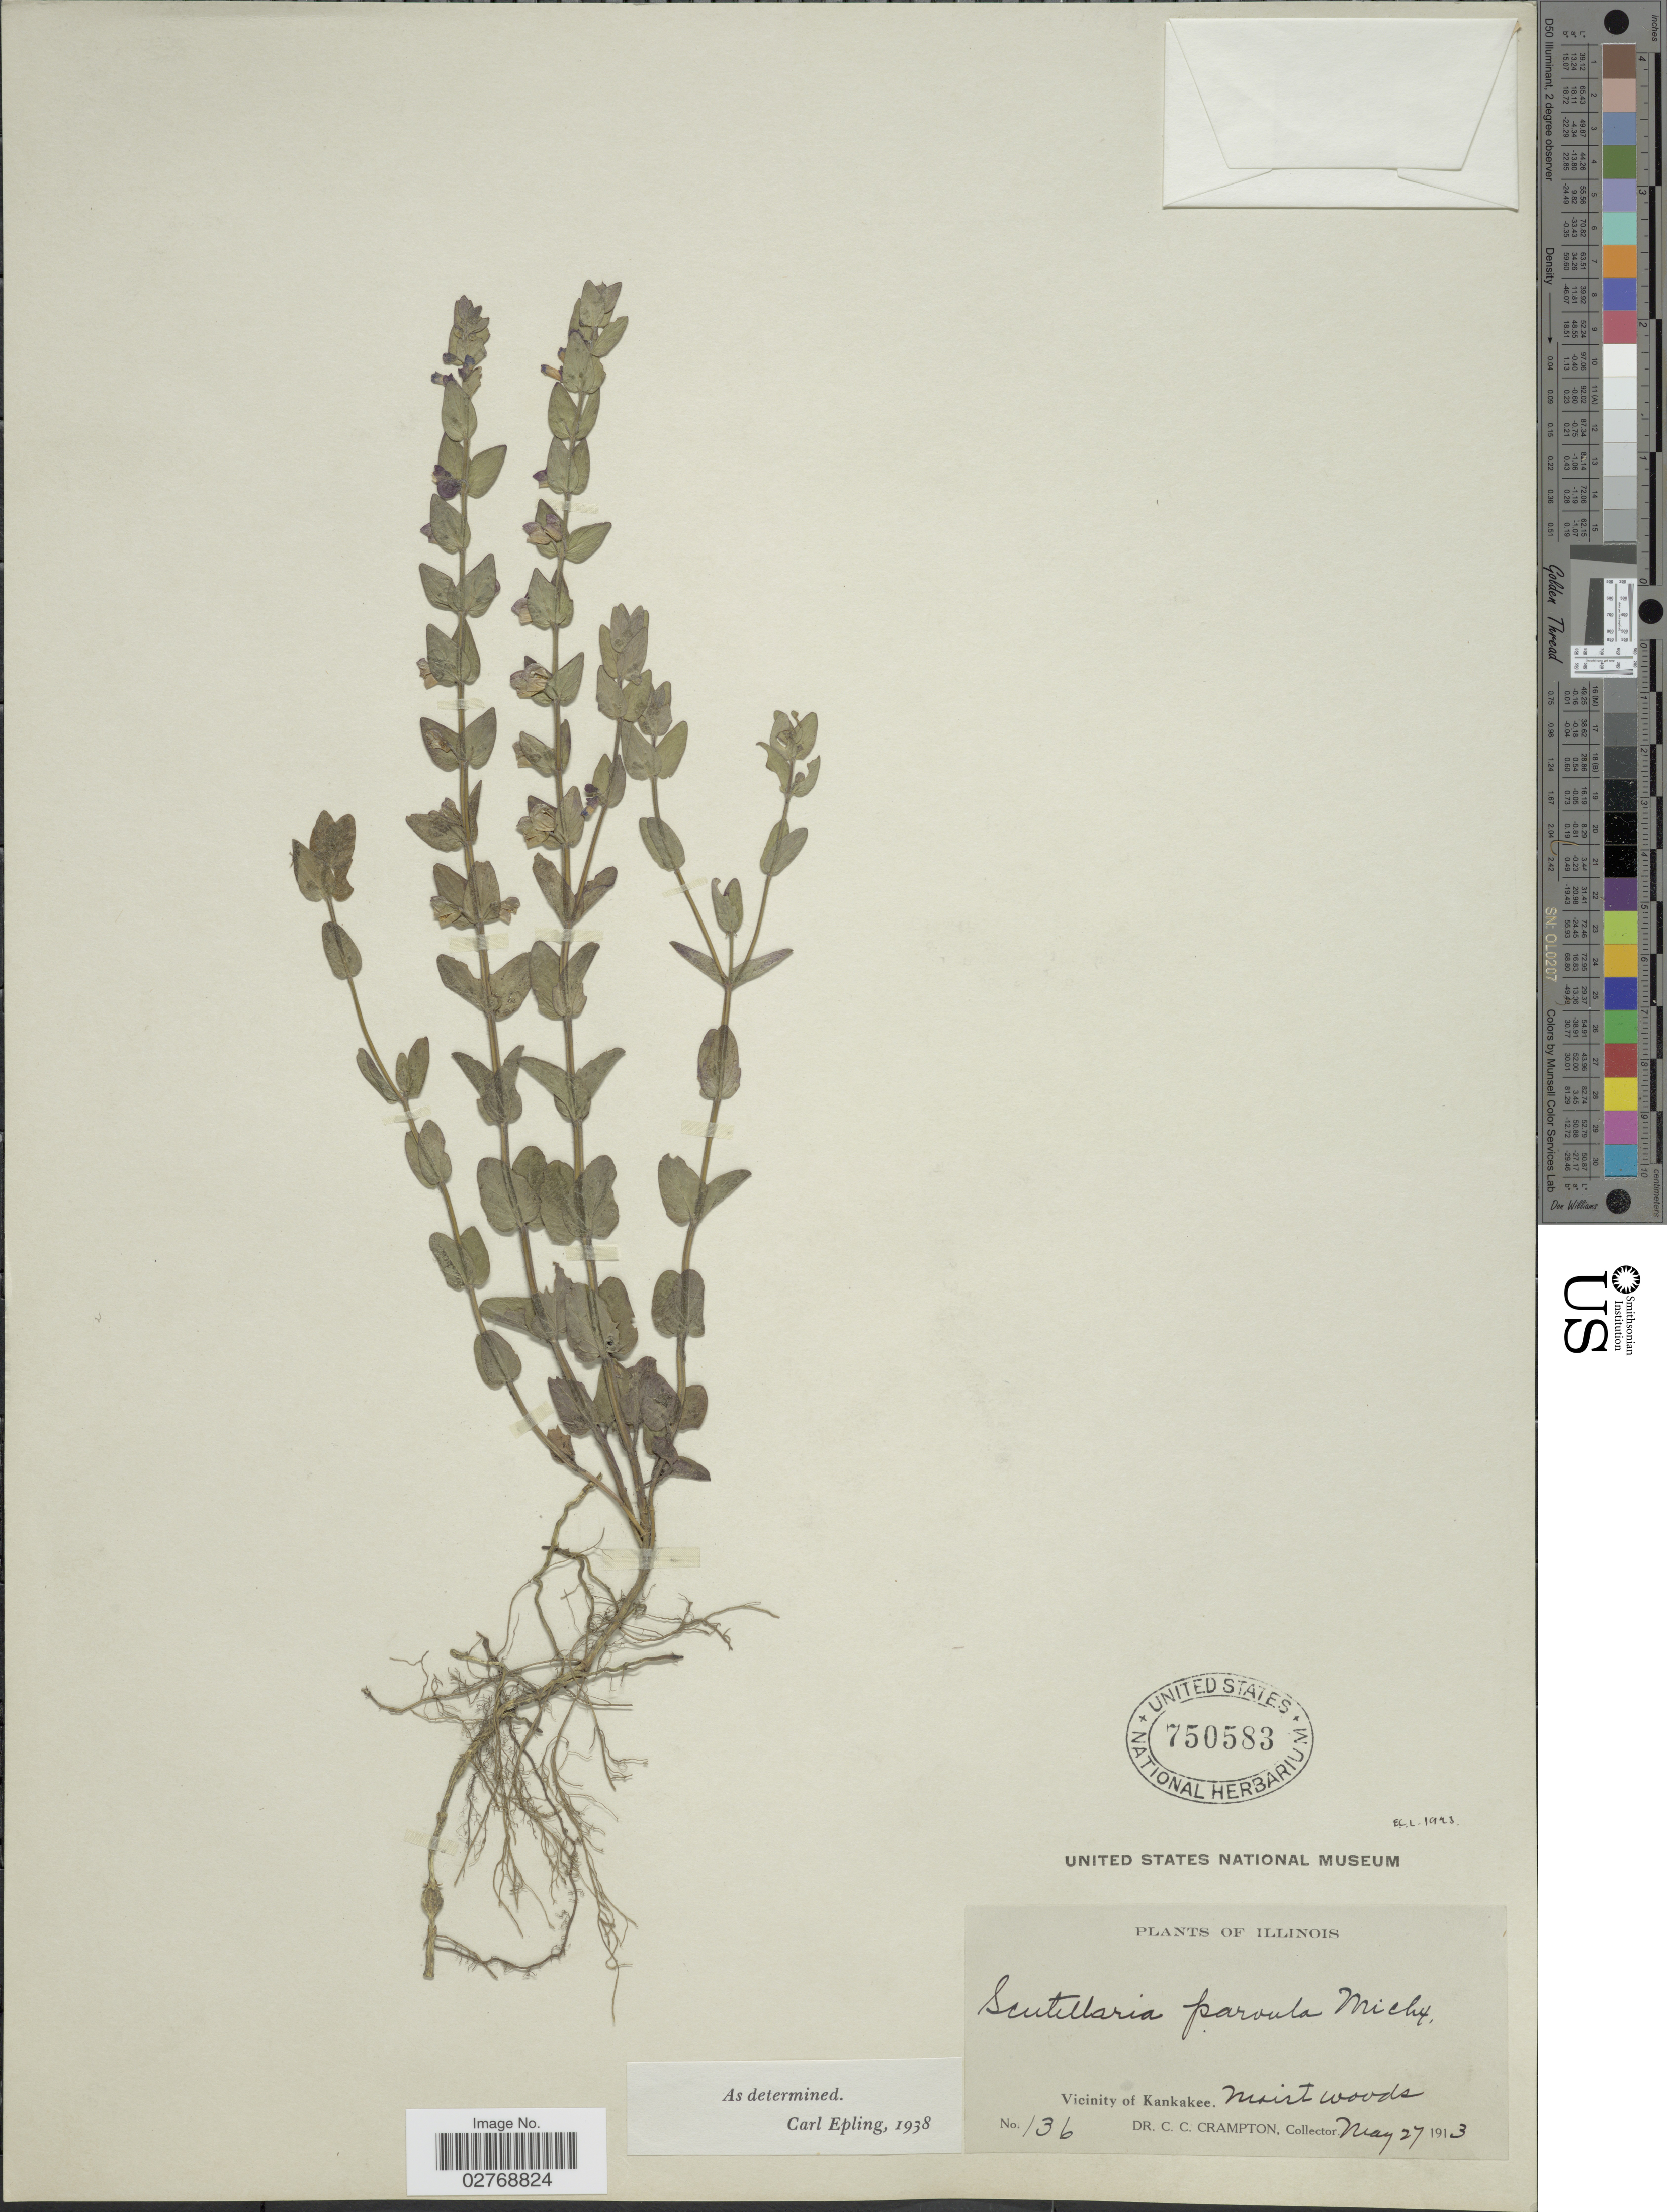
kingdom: Plantae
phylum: Tracheophyta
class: Magnoliopsida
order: Lamiales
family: Lamiaceae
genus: Scutellaria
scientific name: Scutellaria parvula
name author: Michx.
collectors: C. Crampton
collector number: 136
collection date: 1913-05-27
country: United States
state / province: Illinois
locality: Vicinity of Kankakee.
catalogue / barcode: US 750583